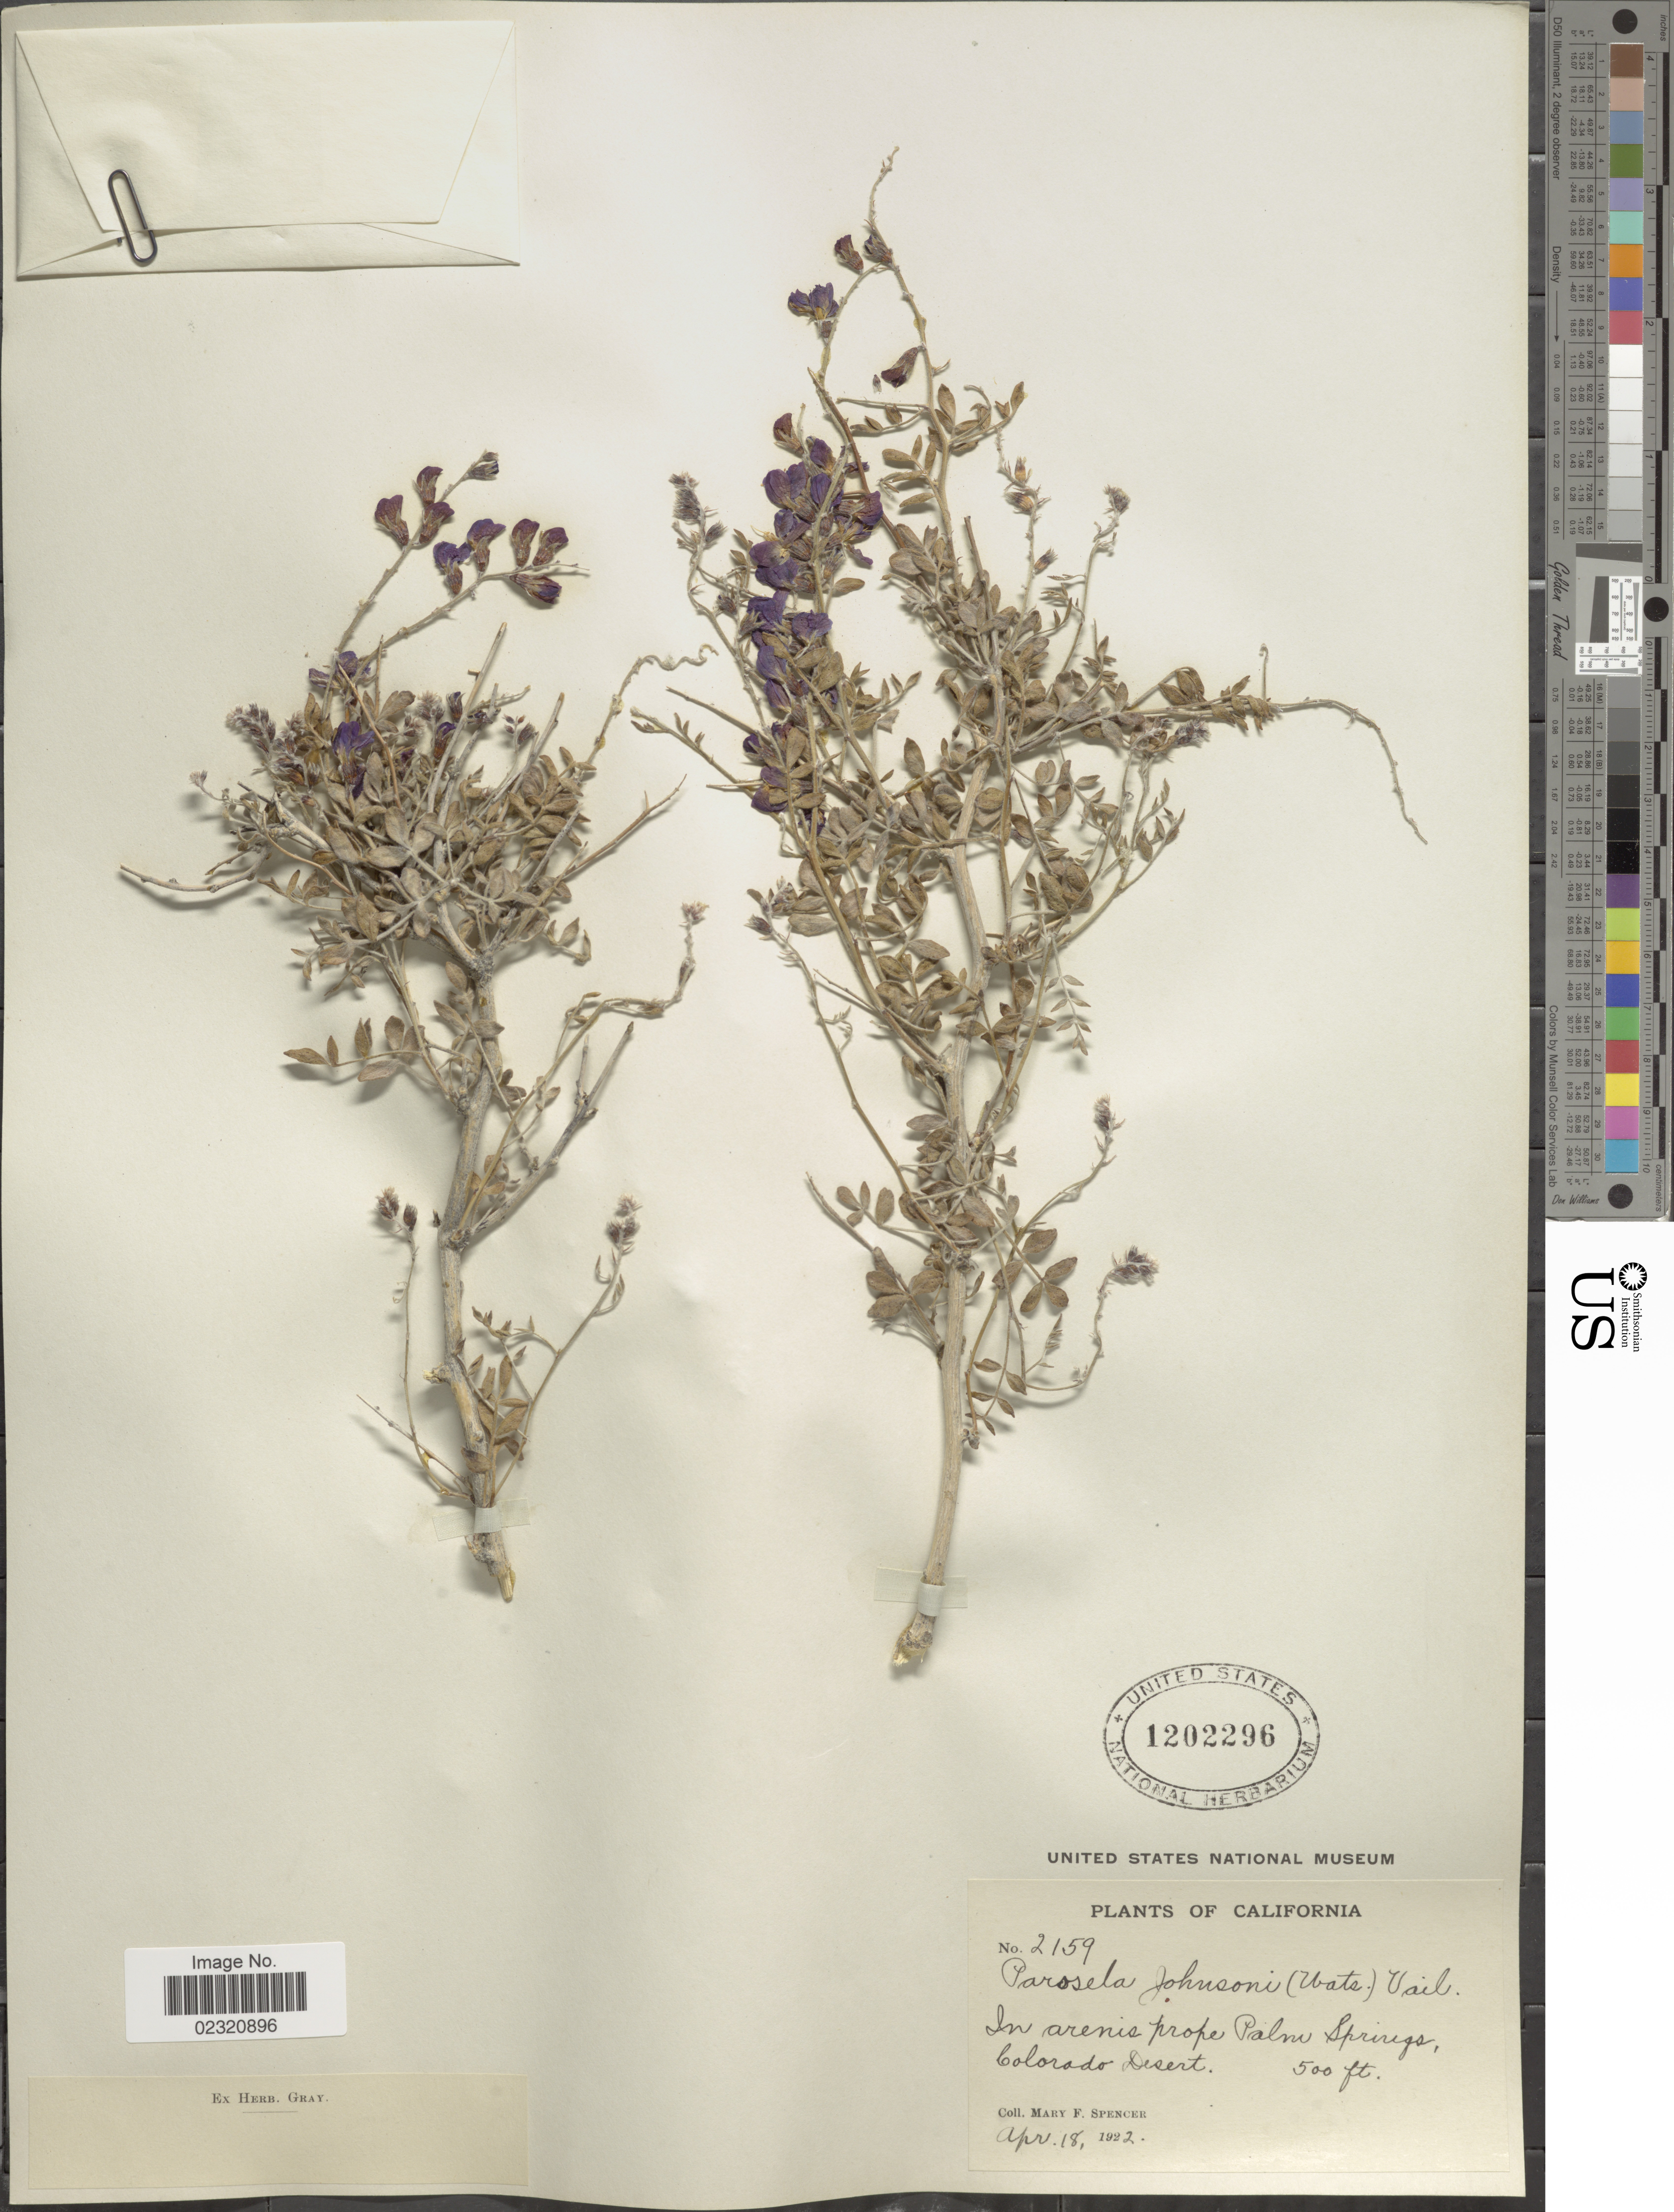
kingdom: Plantae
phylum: Tracheophyta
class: Magnoliopsida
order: Fabales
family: Fabaceae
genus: Psorothamnus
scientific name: Psorothamnus fremontii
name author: (Torr. ex A. Gray) Barneby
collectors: M. Spencer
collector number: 2159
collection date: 1922-04-18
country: United States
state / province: California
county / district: Riverside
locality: In arenis prope Palm Springs, Colorado Desert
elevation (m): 152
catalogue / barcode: US 1202296